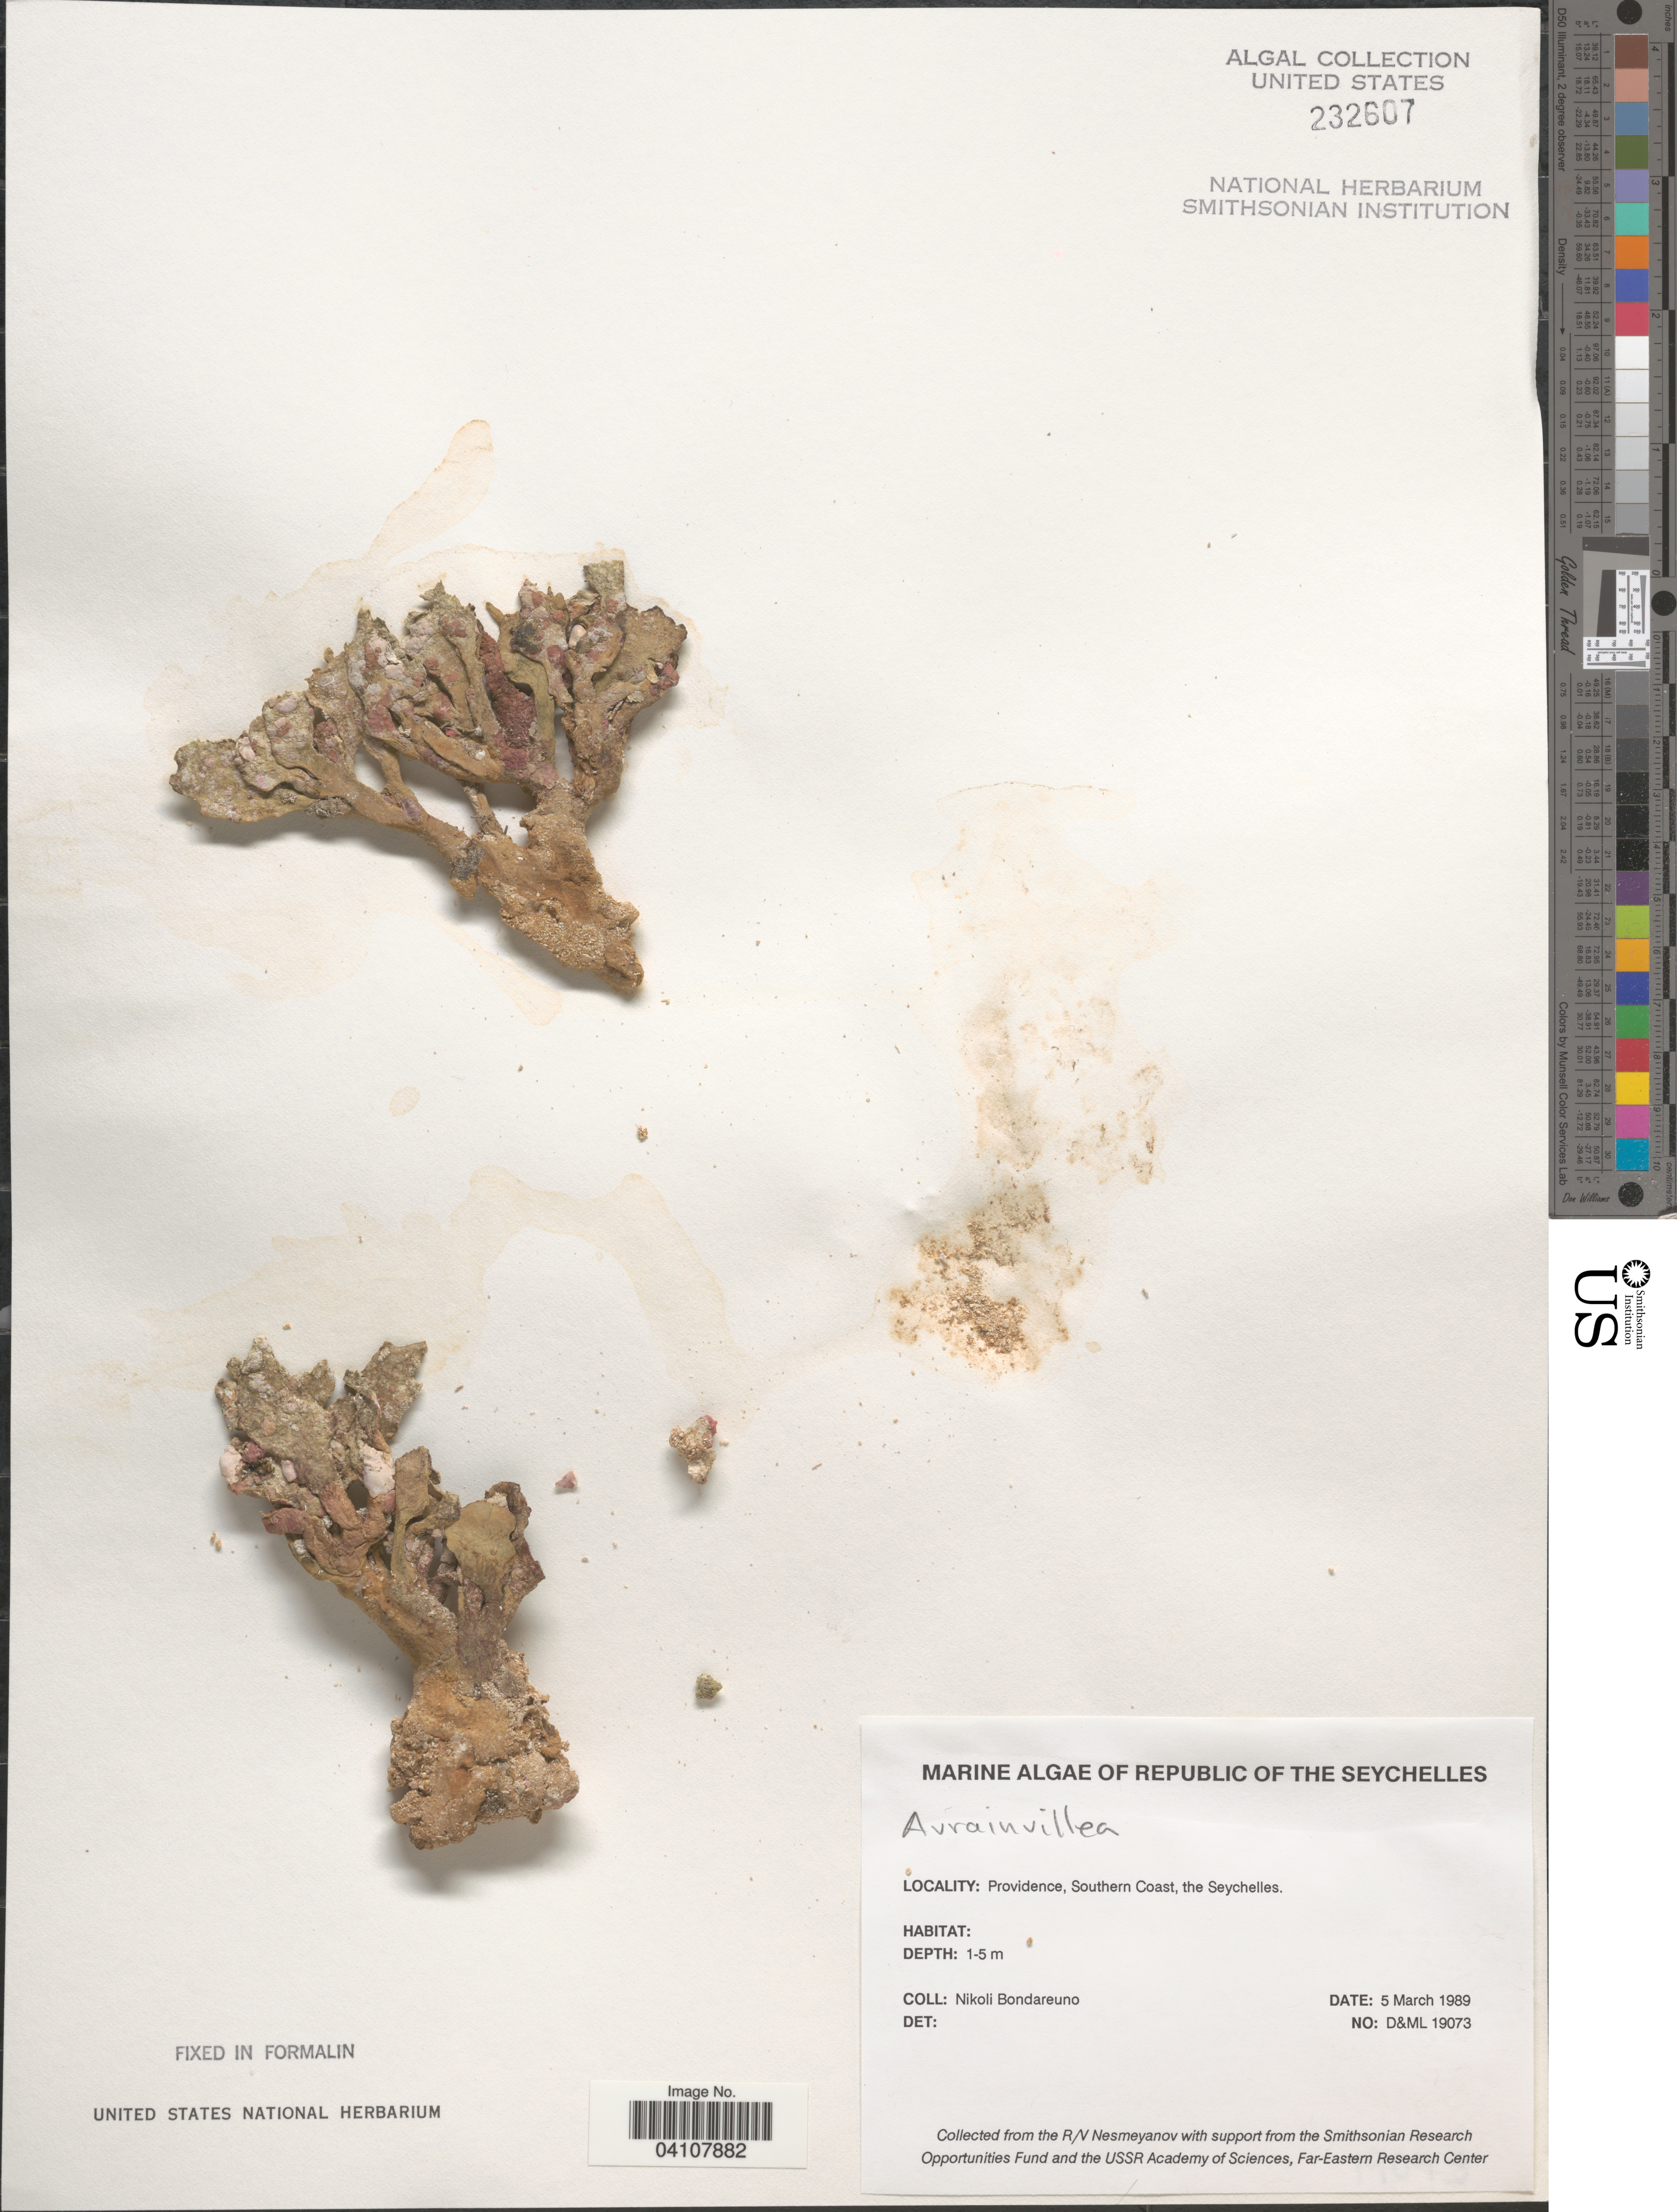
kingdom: Plantae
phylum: Chlorophyta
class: Ulvophyceae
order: Bryopsidales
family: Dichotomosiphonaceae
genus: Avrainvillea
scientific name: Avrainvillea sp.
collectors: N. Bondareuno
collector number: D&ML19073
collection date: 1989-03-05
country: Seychelles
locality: Republic of the Seychelles. Providence, Southern Coast.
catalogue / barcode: US 232607